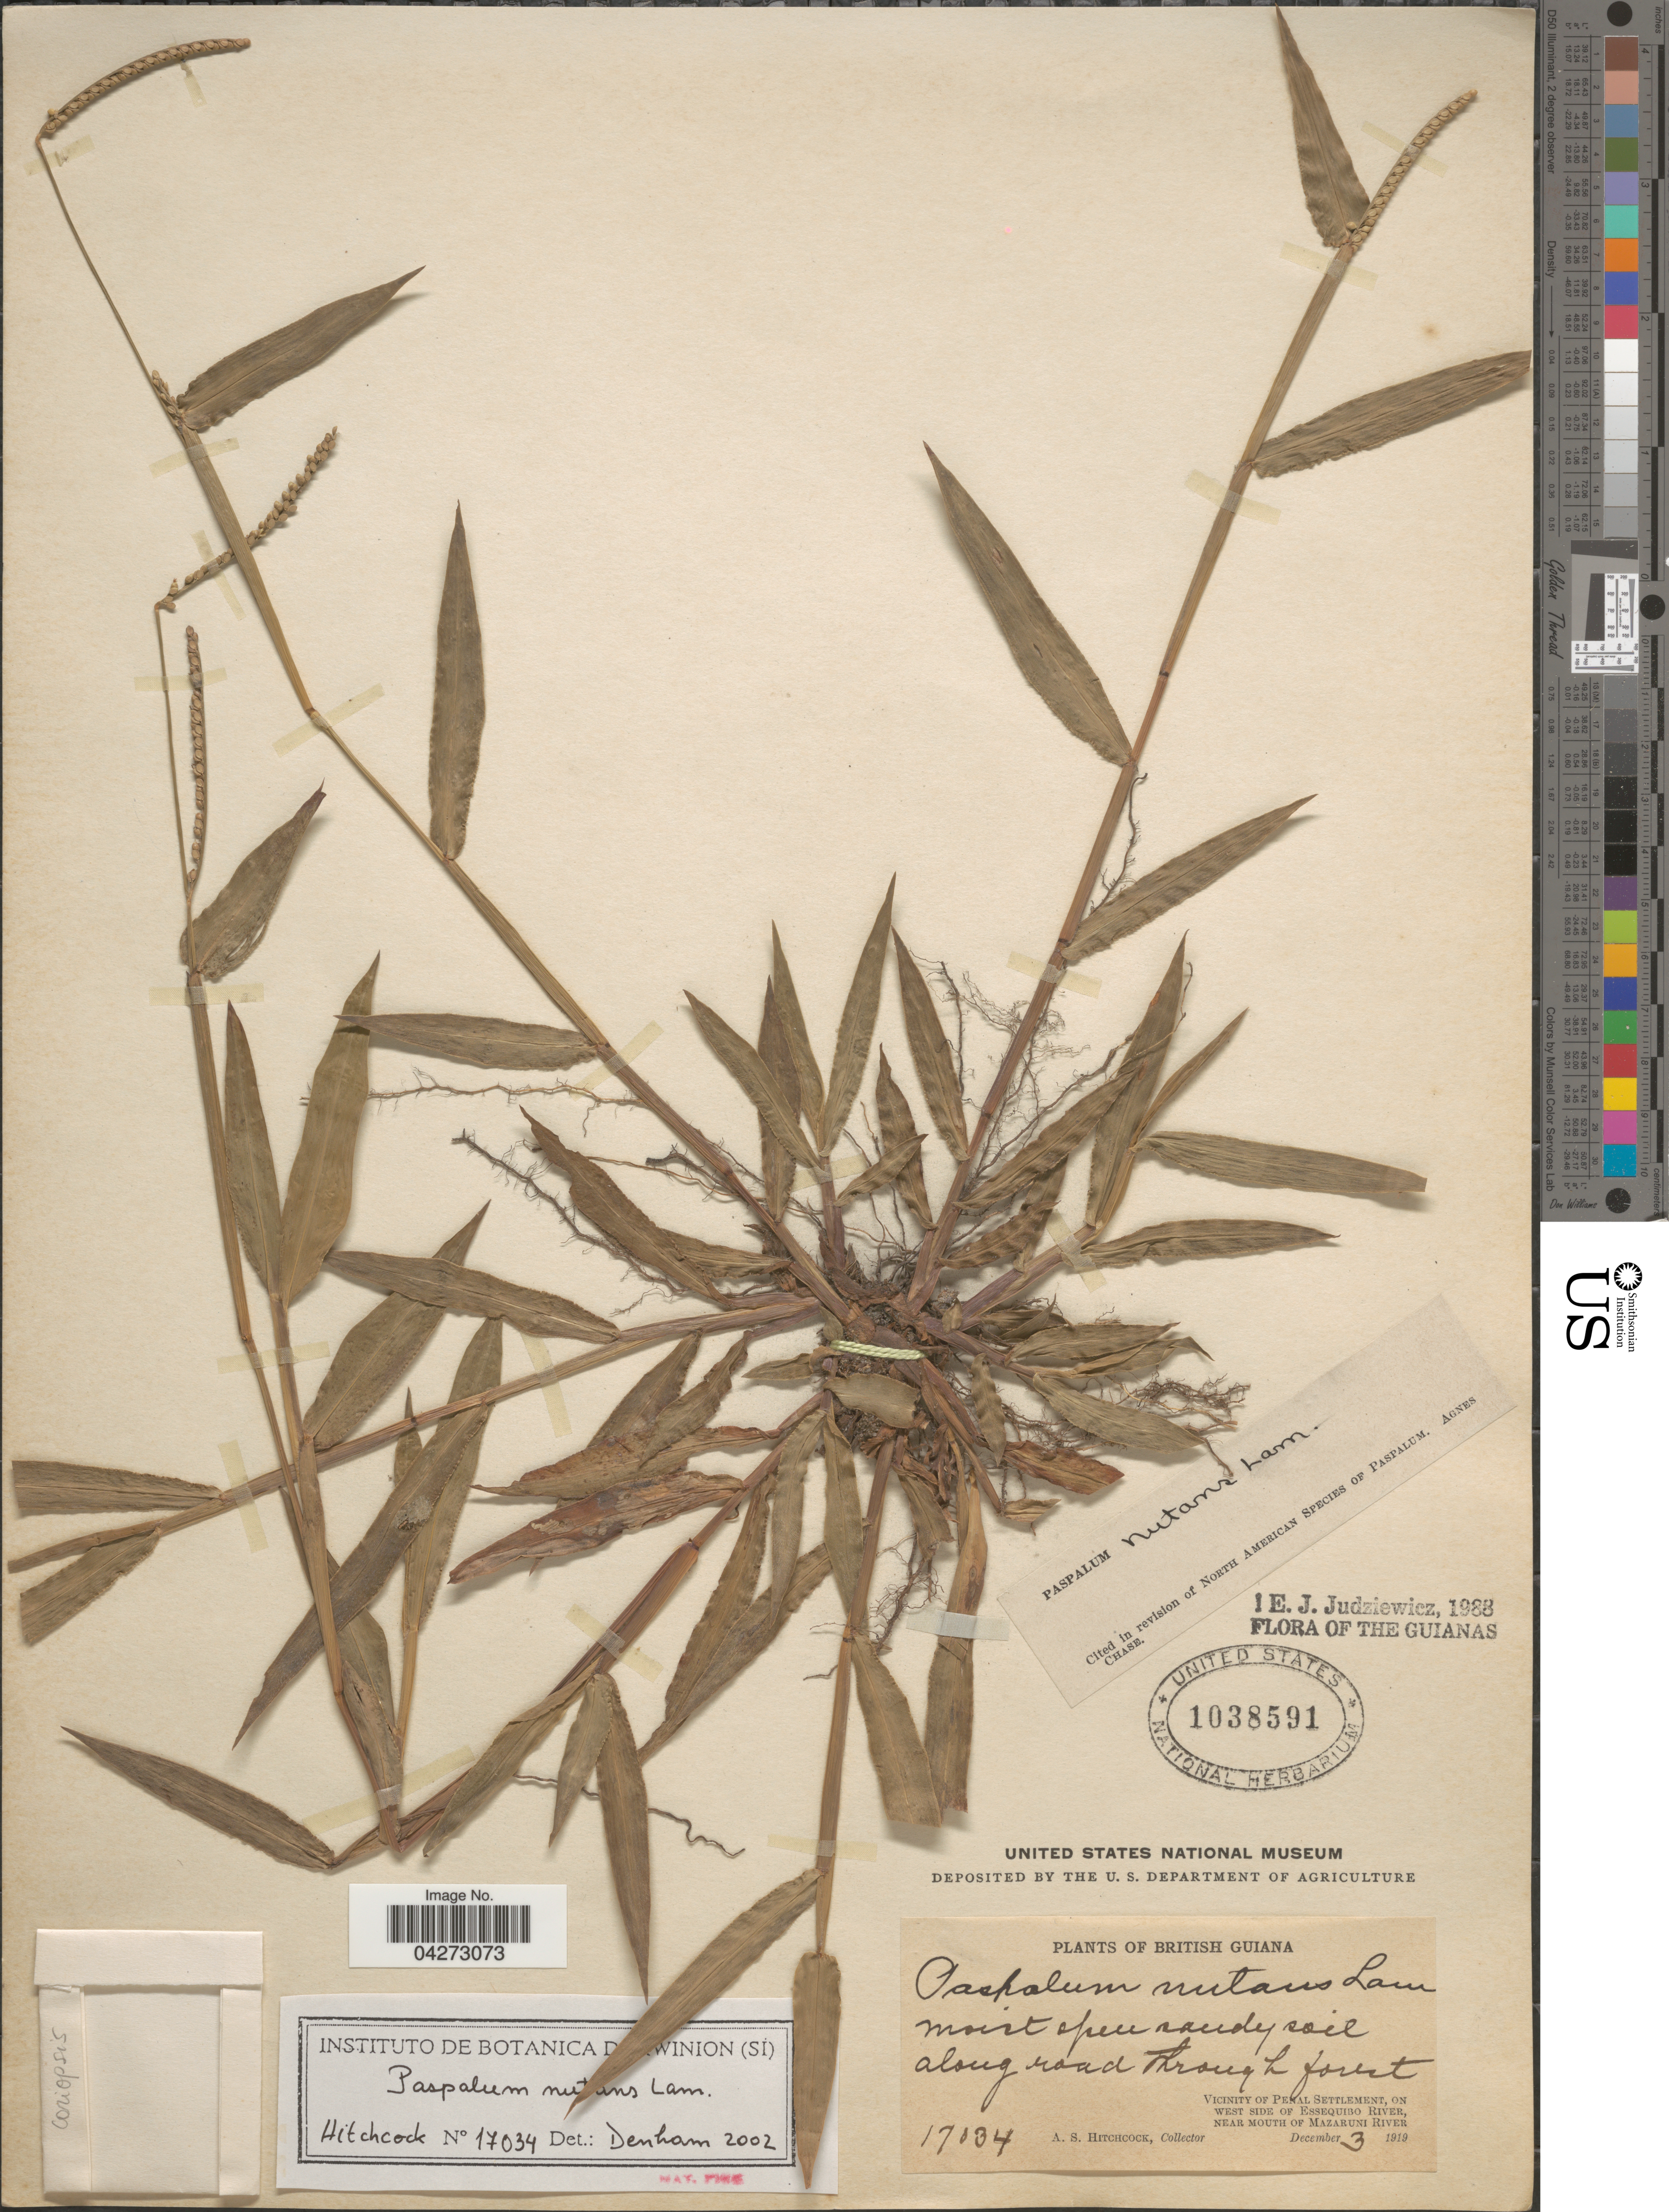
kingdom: Plantae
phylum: Tracheophyta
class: Liliopsida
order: Poales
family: Poaceae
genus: Paspalum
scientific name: Paspalum nutans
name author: Lam.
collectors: A. S. Hitchcock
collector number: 17034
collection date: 1919-12-03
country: Guyana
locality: Vicinity of Penal Settlement, on west side of Essequibo River, near mouth of Mazaruni River.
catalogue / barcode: US 1038591